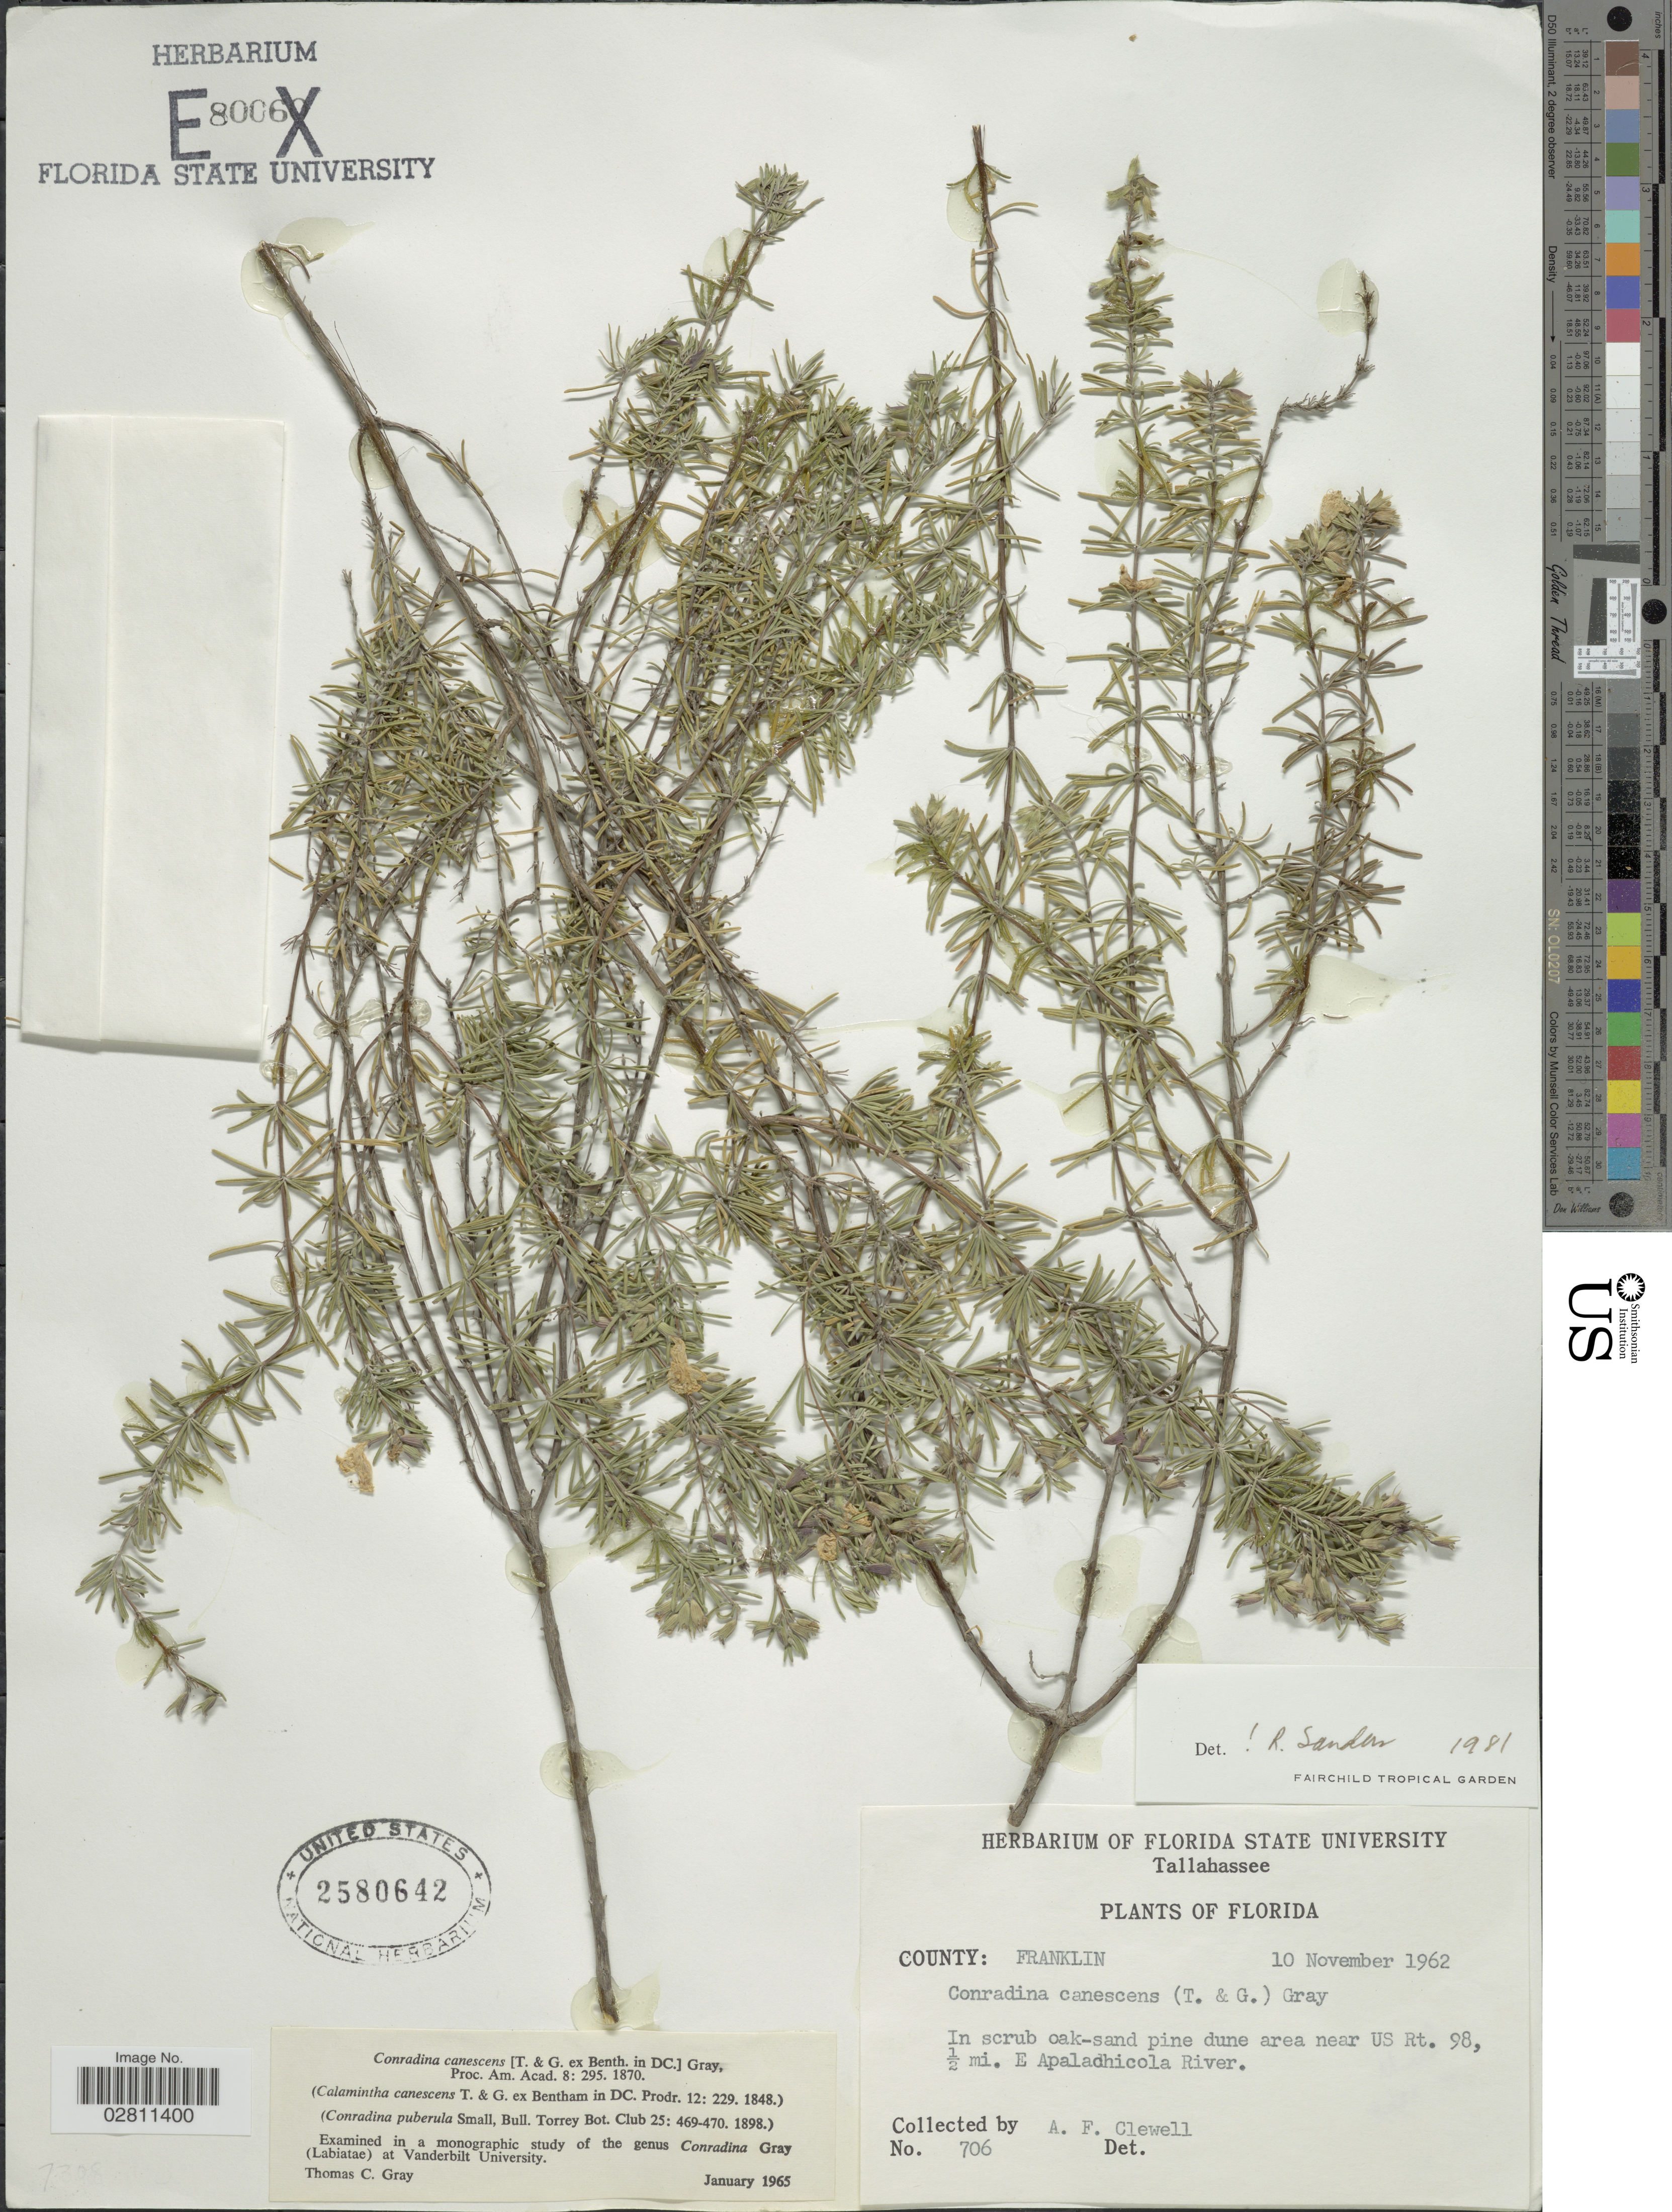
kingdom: Plantae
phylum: Tracheophyta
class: Magnoliopsida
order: Lamiales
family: Lamiaceae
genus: Conradina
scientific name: Conradina canescens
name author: A. Gray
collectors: A. Clewell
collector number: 706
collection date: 1962-11-10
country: United States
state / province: Florida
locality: County: Franklin. In scrub oak-sand pine dune area near US Rt. 98, ½ mi. E Apalachicola River.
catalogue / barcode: US 2580642